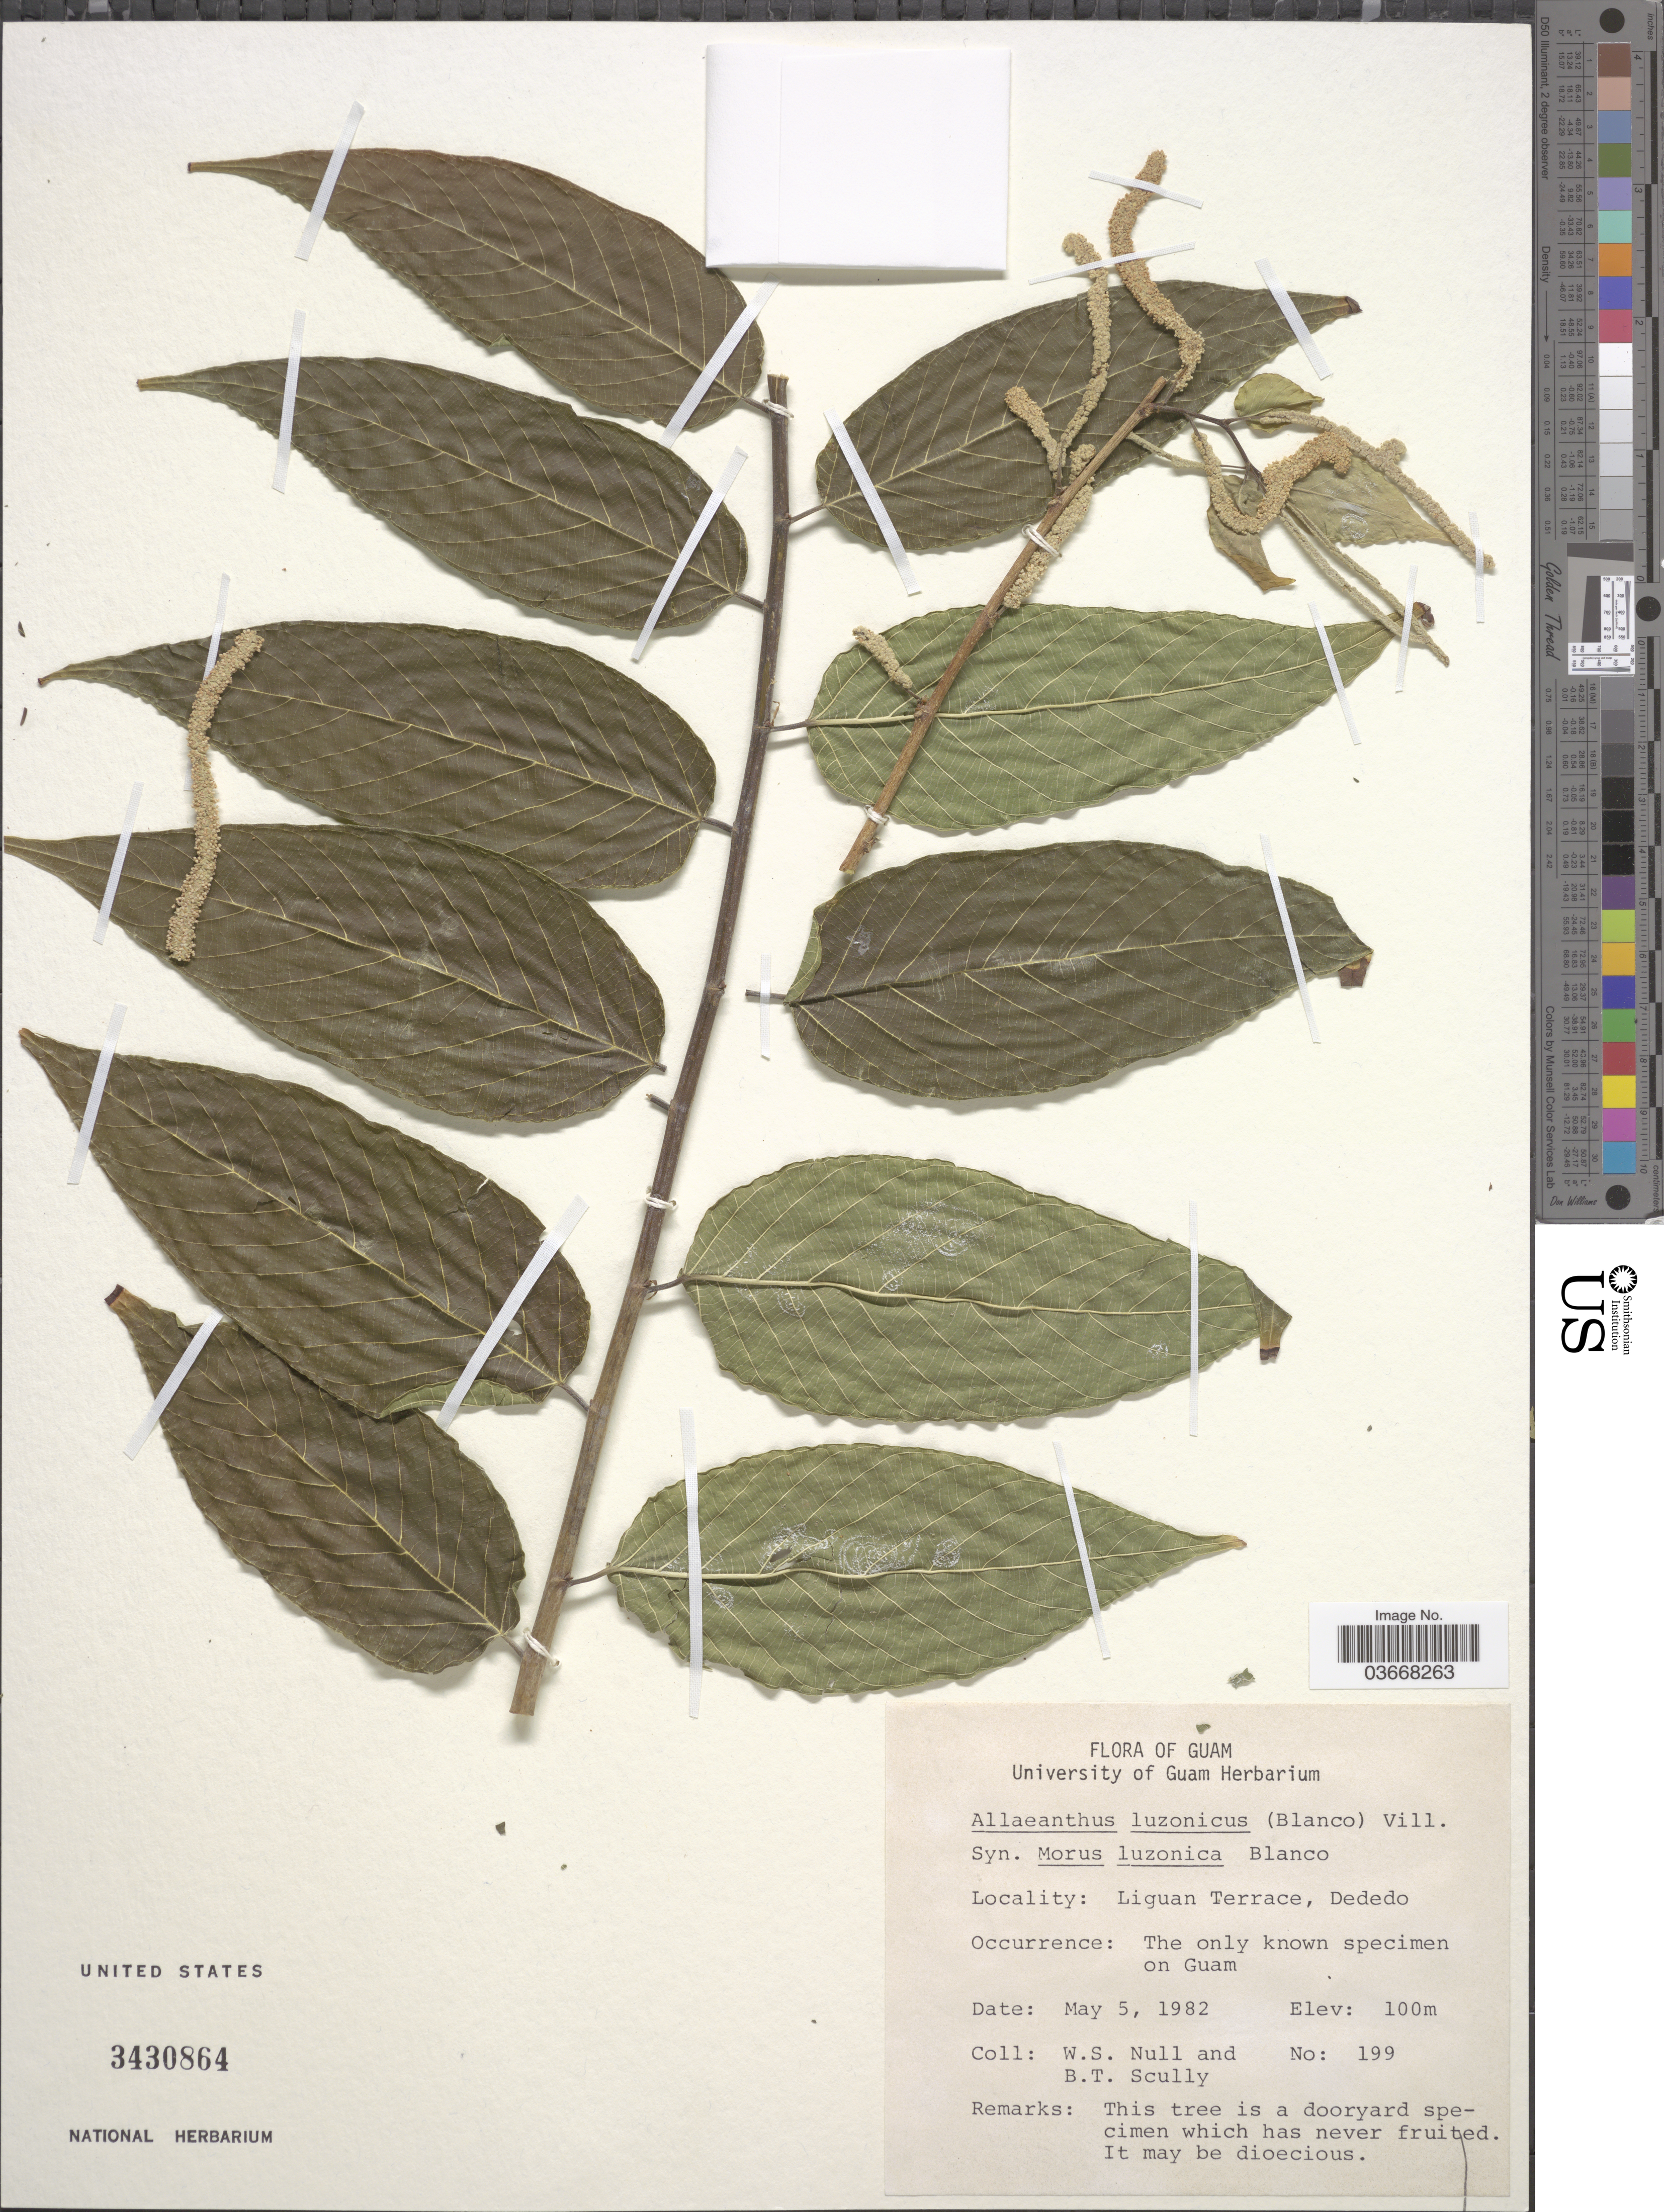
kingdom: Plantae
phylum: Tracheophyta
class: Magnoliopsida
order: Rosales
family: Moraceae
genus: Allaeanthus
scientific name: Allaeanthus luzonicus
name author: Fern.-Vill.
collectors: W. Null & B. Scully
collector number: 199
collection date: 1982-05-05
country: Guam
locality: Liguan Terrace, Dededo.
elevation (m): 100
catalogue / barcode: US 3430864